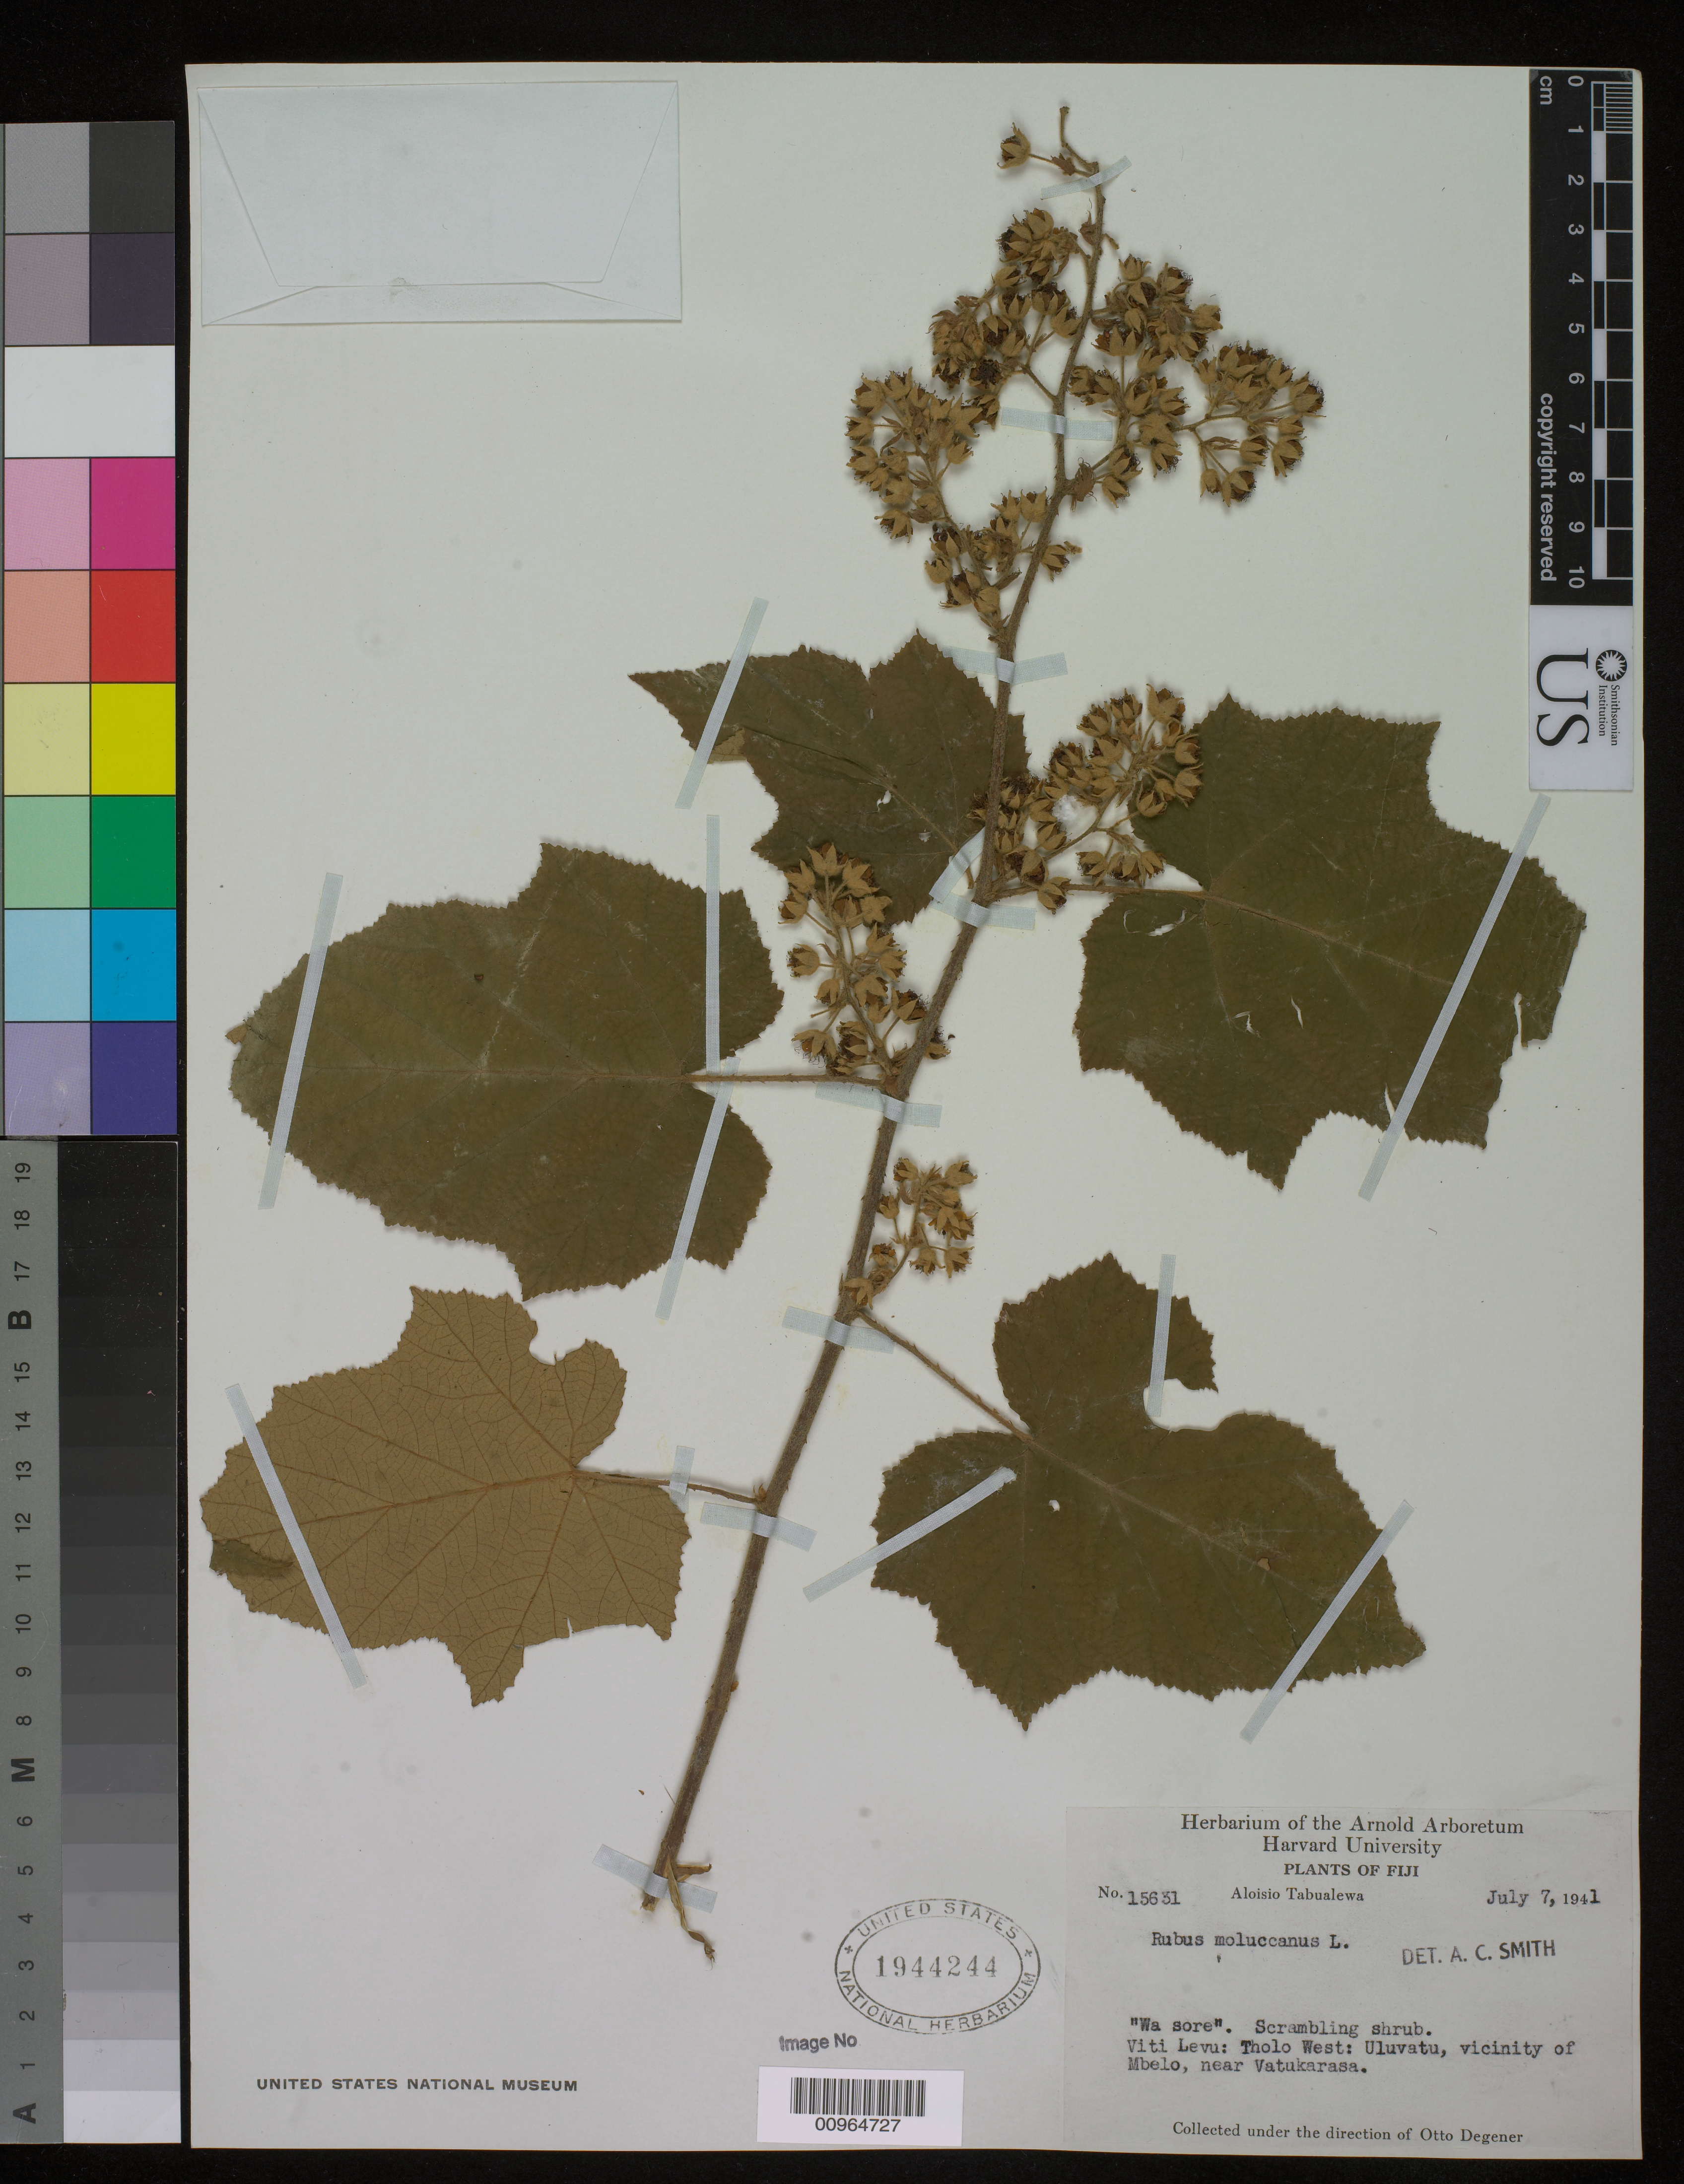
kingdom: Plantae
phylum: Tracheophyta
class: Magnoliopsida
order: Rosales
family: Rosaceae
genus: Rubus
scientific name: Rubus moluccanus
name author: L.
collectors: C. A. Smith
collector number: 15631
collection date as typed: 06 Jun 1941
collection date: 1941-06-06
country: Fiji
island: Viwa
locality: Tholo West: Uluvatu, vicinity of Mbelo, neear Vatukarasa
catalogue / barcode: US 1944244